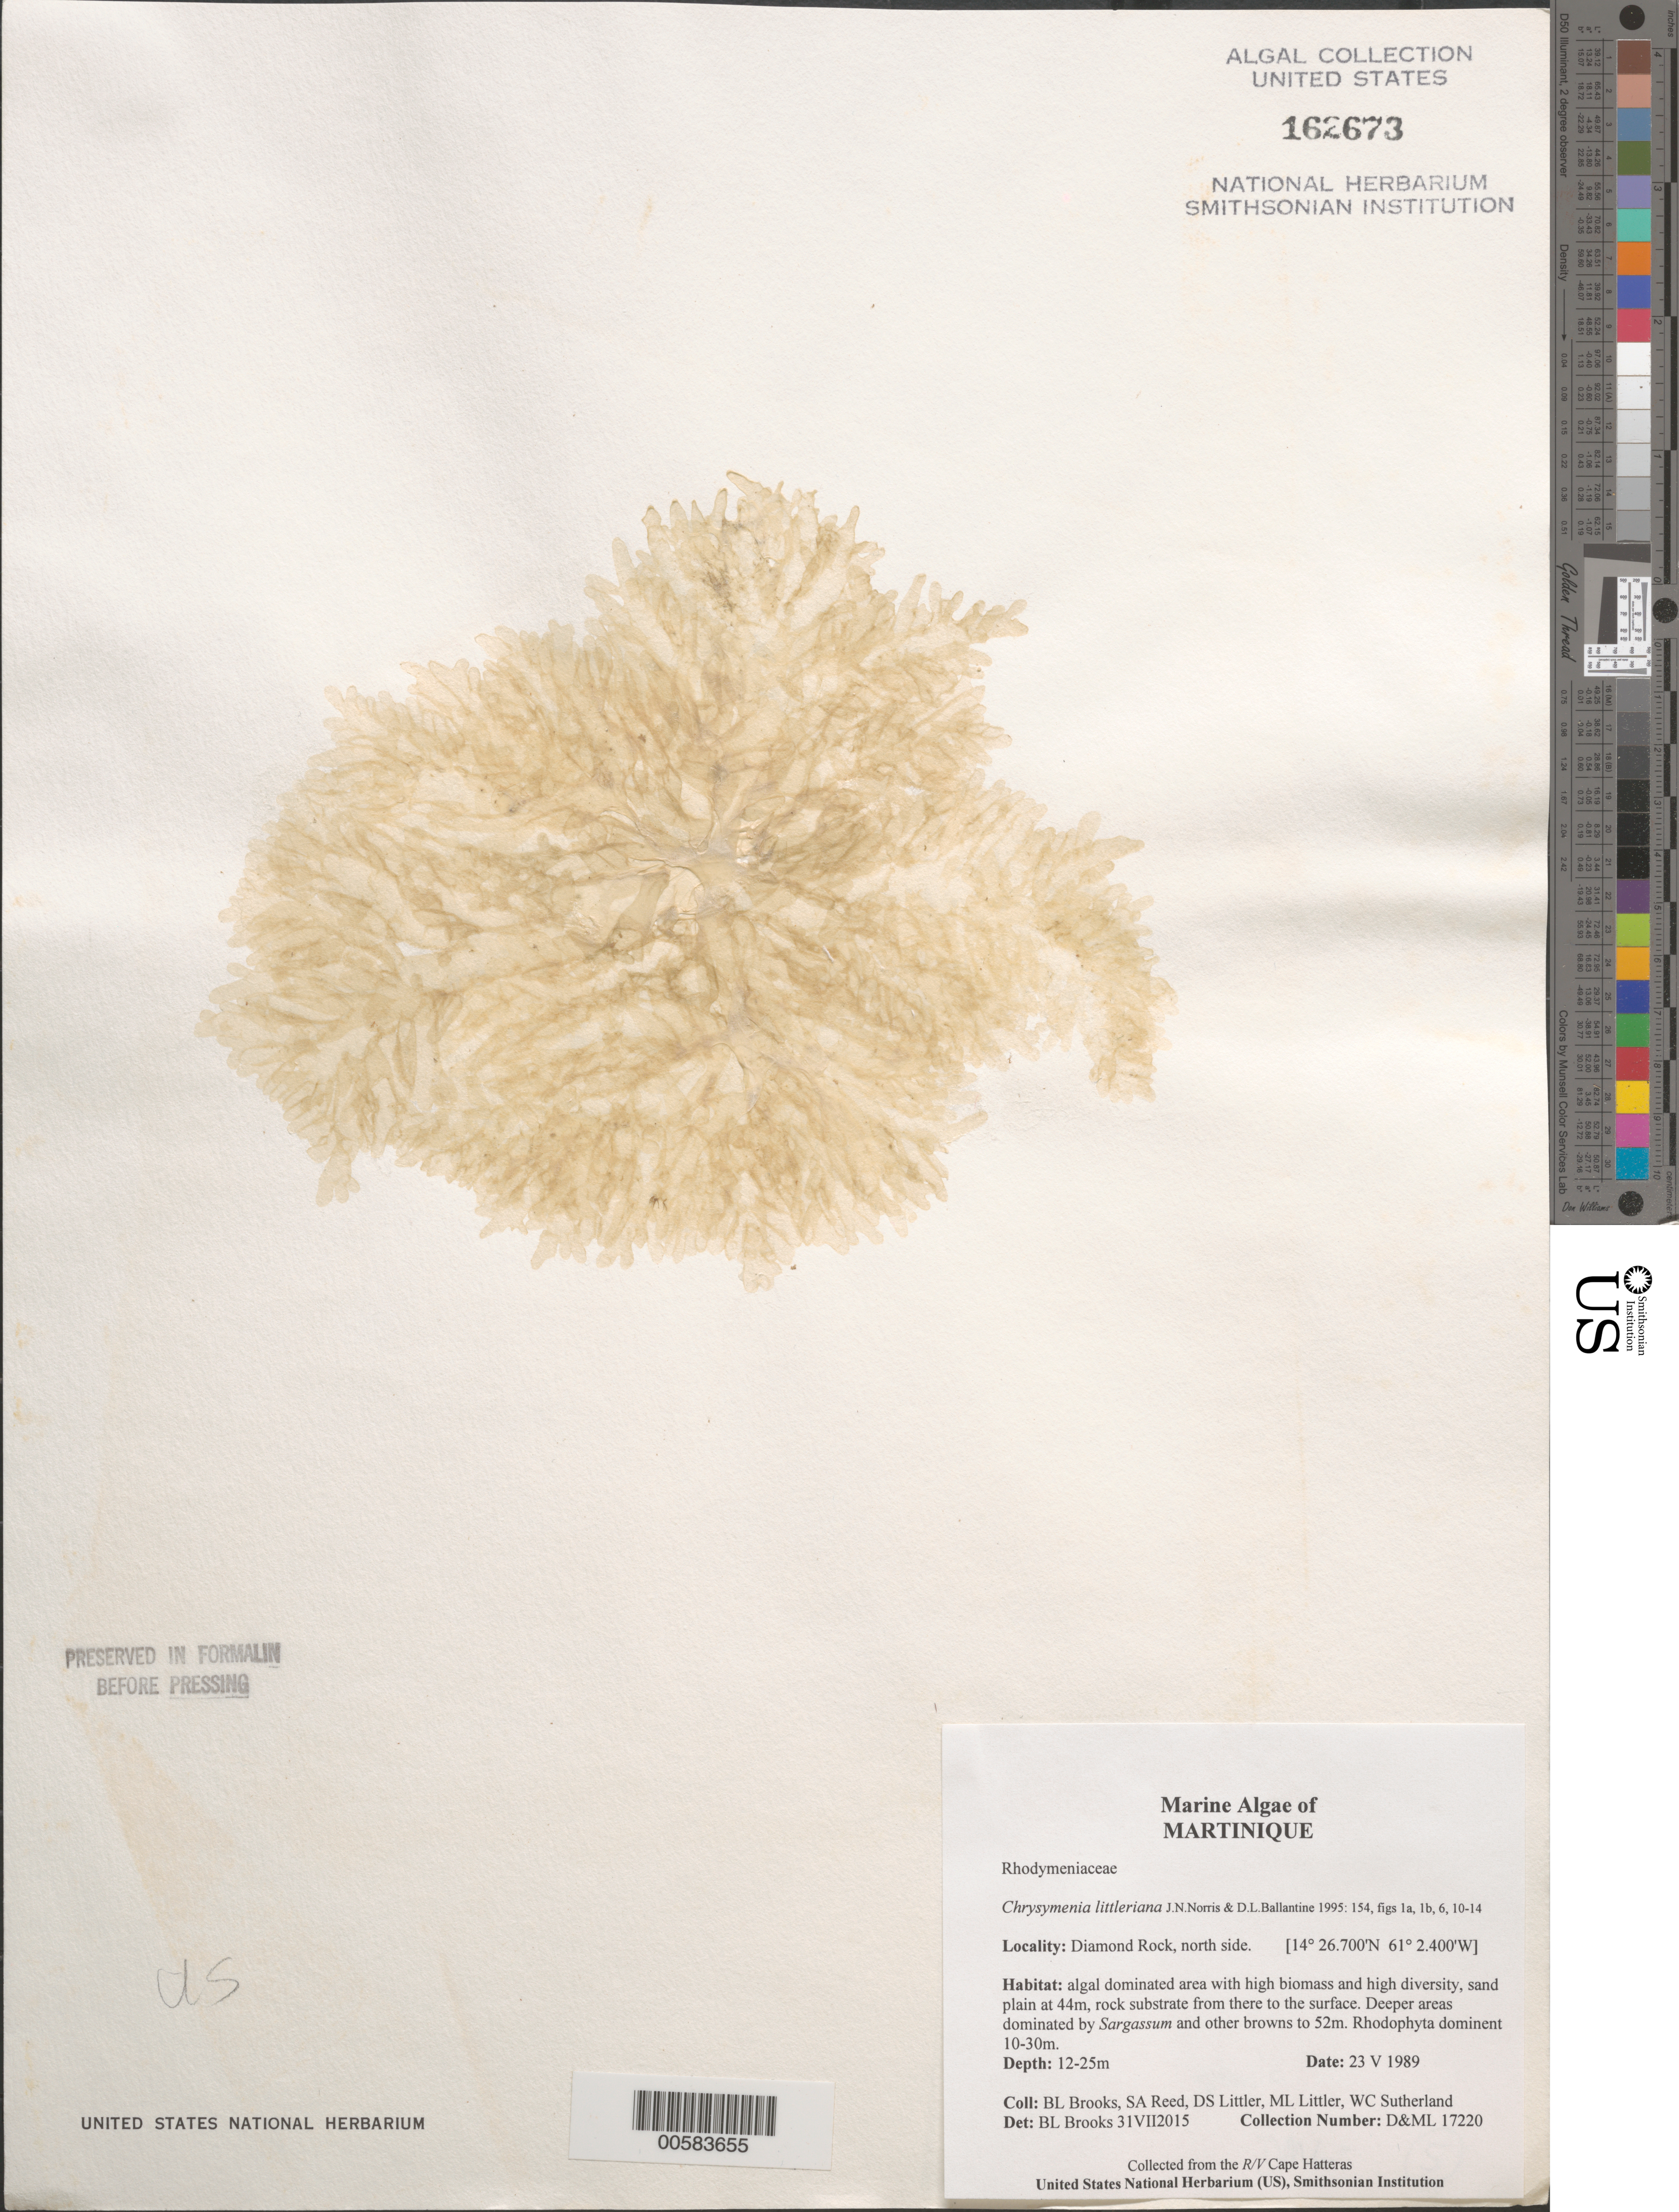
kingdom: Plantae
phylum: Rhodophyta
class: Florideophyceae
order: Rhodymeniales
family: Rhodymeniaceae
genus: Chrysymenia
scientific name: Chrysymenia littleriana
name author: J.N. Norris & D.L. Ballant.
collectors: B. Brooks, S. Reed, D. S. Littler, M. Littler & W. Sutherland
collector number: D&ML17220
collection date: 1989-05-23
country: Martinique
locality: Diamond Rock, north side.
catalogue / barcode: US 162673